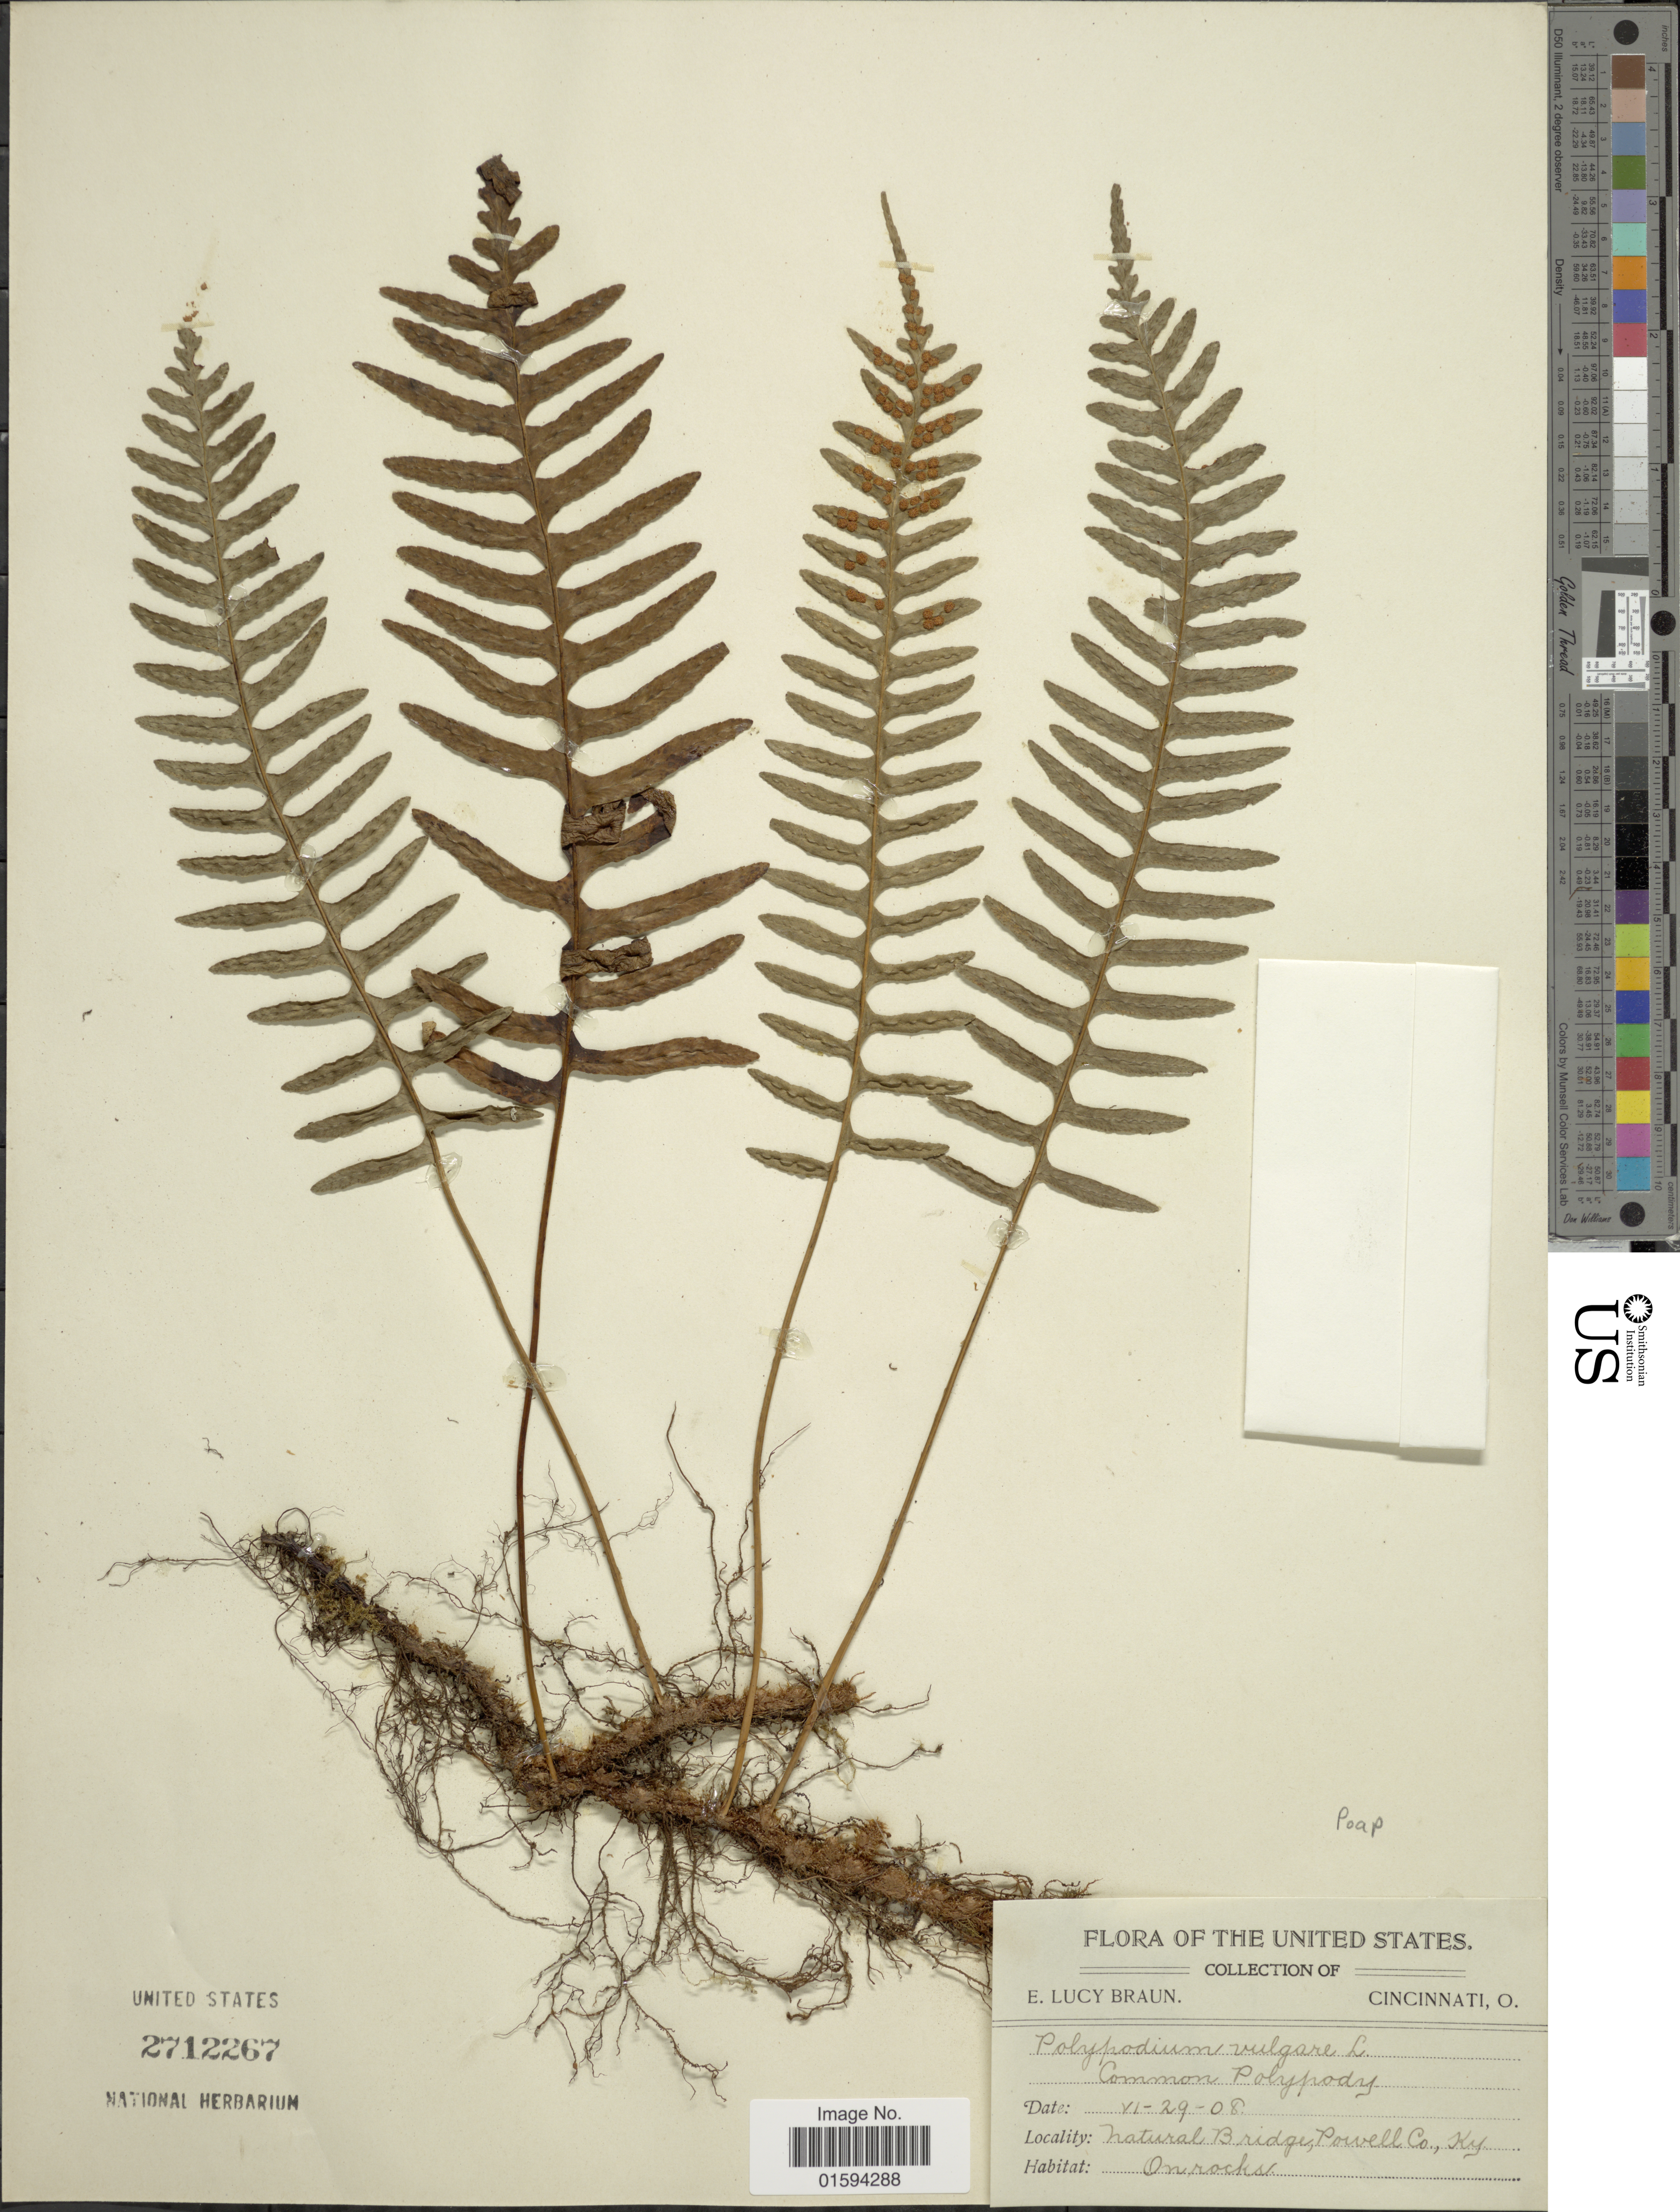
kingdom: Plantae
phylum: Tracheophyta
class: Polypodiopsida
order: Polypodiales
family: Polypodiaceae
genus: Polypodium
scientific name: Polypodium appalachianum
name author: Haufler & Windham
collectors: E. L. Braun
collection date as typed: Transcribed d/m/y: 29/6/8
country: United States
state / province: Kentucky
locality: Natural Bridge, Powell Co.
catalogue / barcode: US 2712267